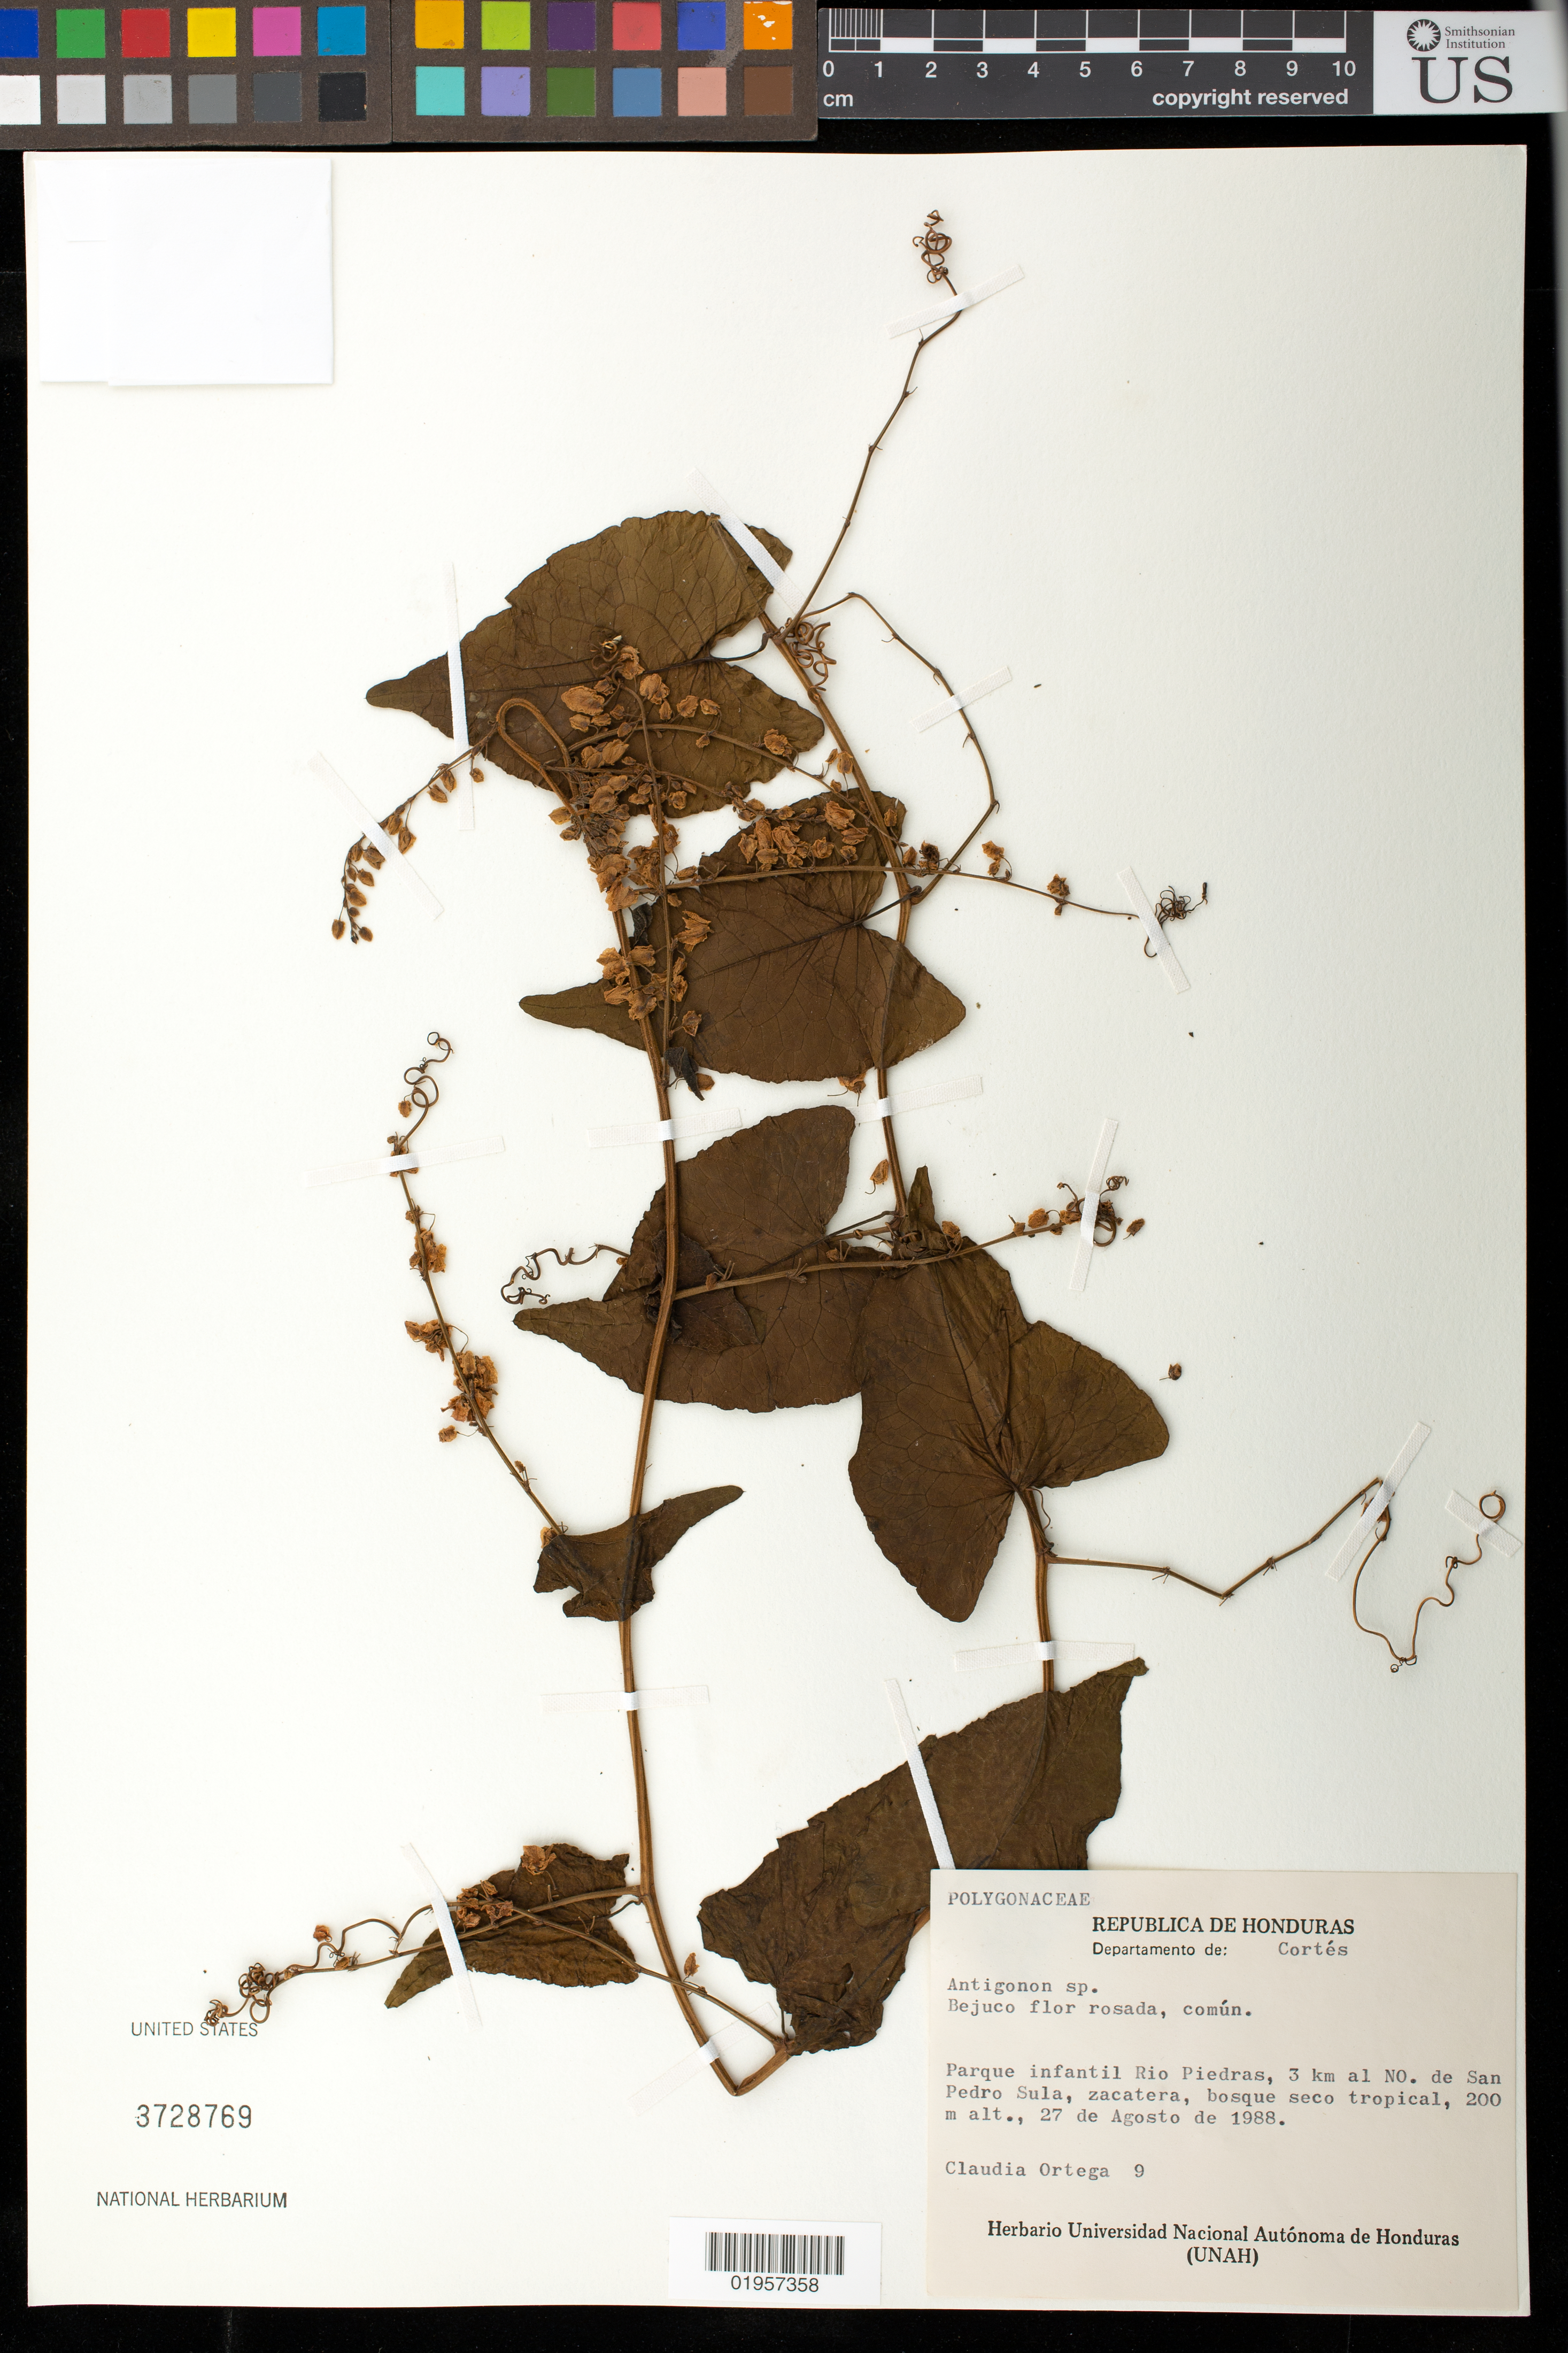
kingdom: Plantae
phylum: Tracheophyta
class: Magnoliopsida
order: Caryophyllales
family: Polygonaceae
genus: Antigonon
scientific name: Antigonon sp.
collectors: C. Ortega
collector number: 9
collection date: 1988-08-27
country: Honduras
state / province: Cortés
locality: Parque infantil Rio Piedras, 3 km al NO. de Sand Pedro Sula, zacatera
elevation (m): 200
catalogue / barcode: US 3728769